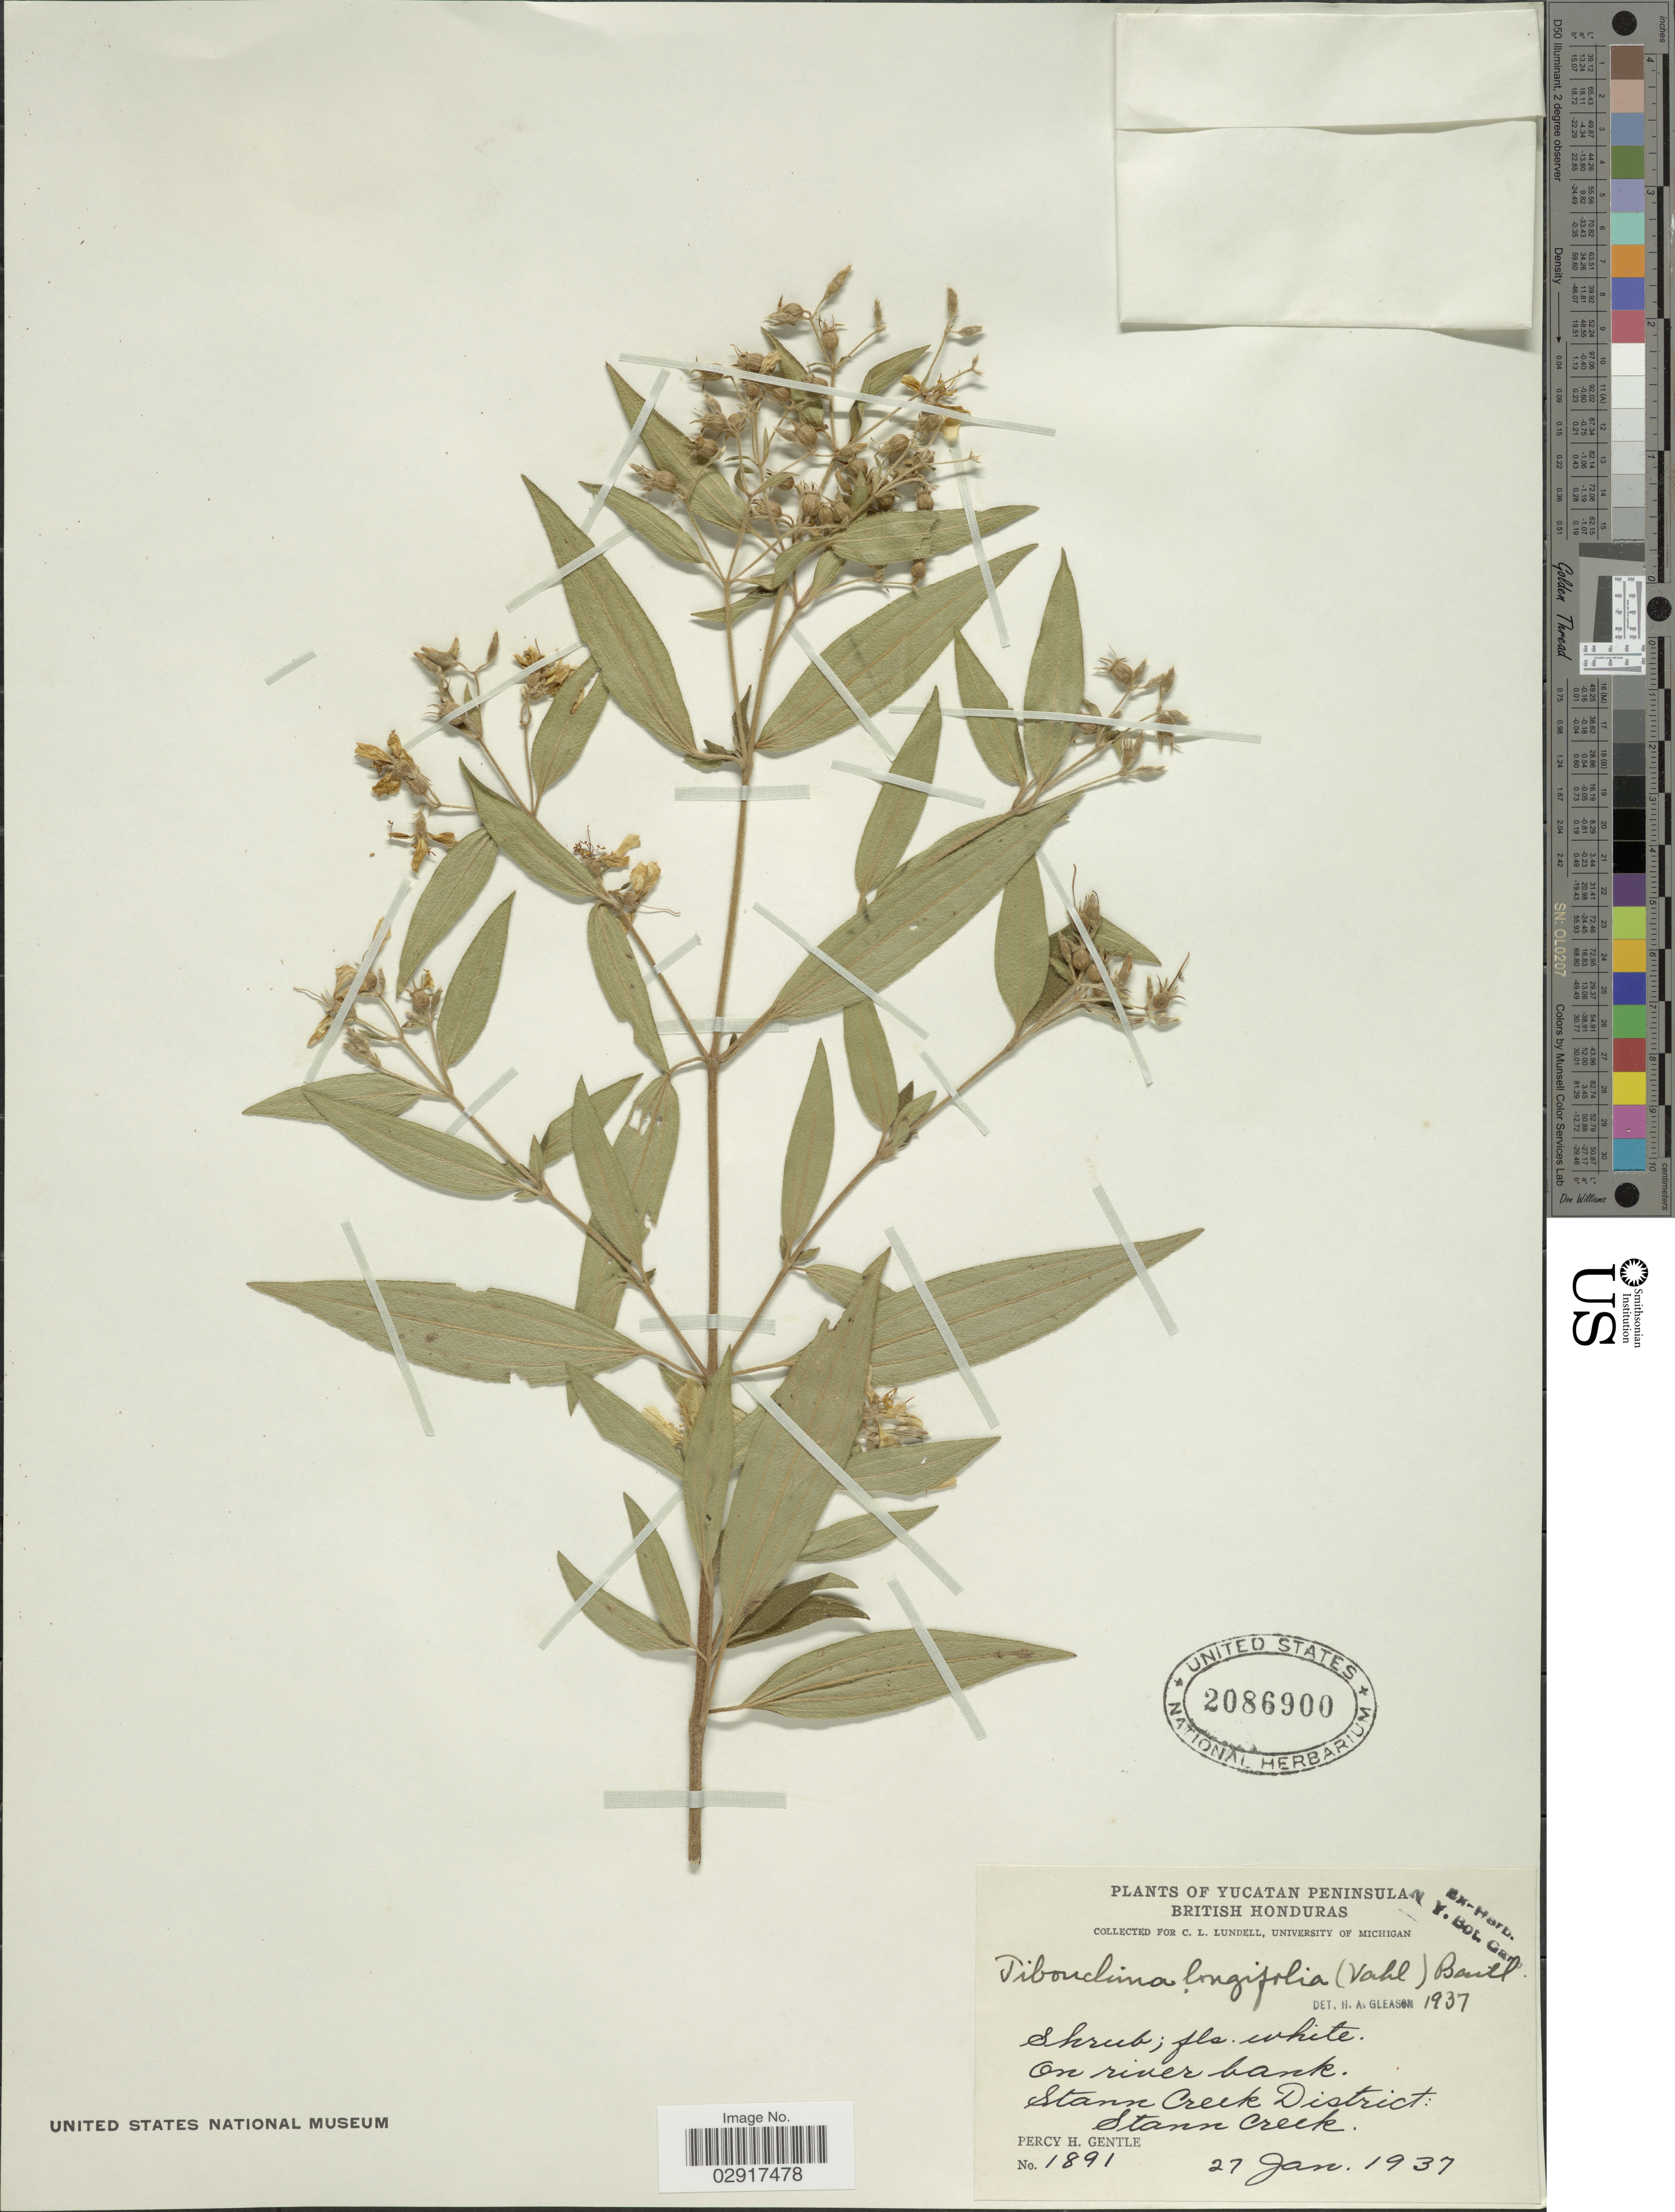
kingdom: Plantae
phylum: Tracheophyta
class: Magnoliopsida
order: Myrtales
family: Melastomataceae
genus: Chaetogastra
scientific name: Chaetogastra longifolia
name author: (Vahl) DC.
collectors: P. H. Gentle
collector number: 1891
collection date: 1937-01-27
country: Belize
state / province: Stann Creek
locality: Yucutan Peninsula. British Honduras. On river bank. Stann Creek District: Stann Creek.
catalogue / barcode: US 2086900